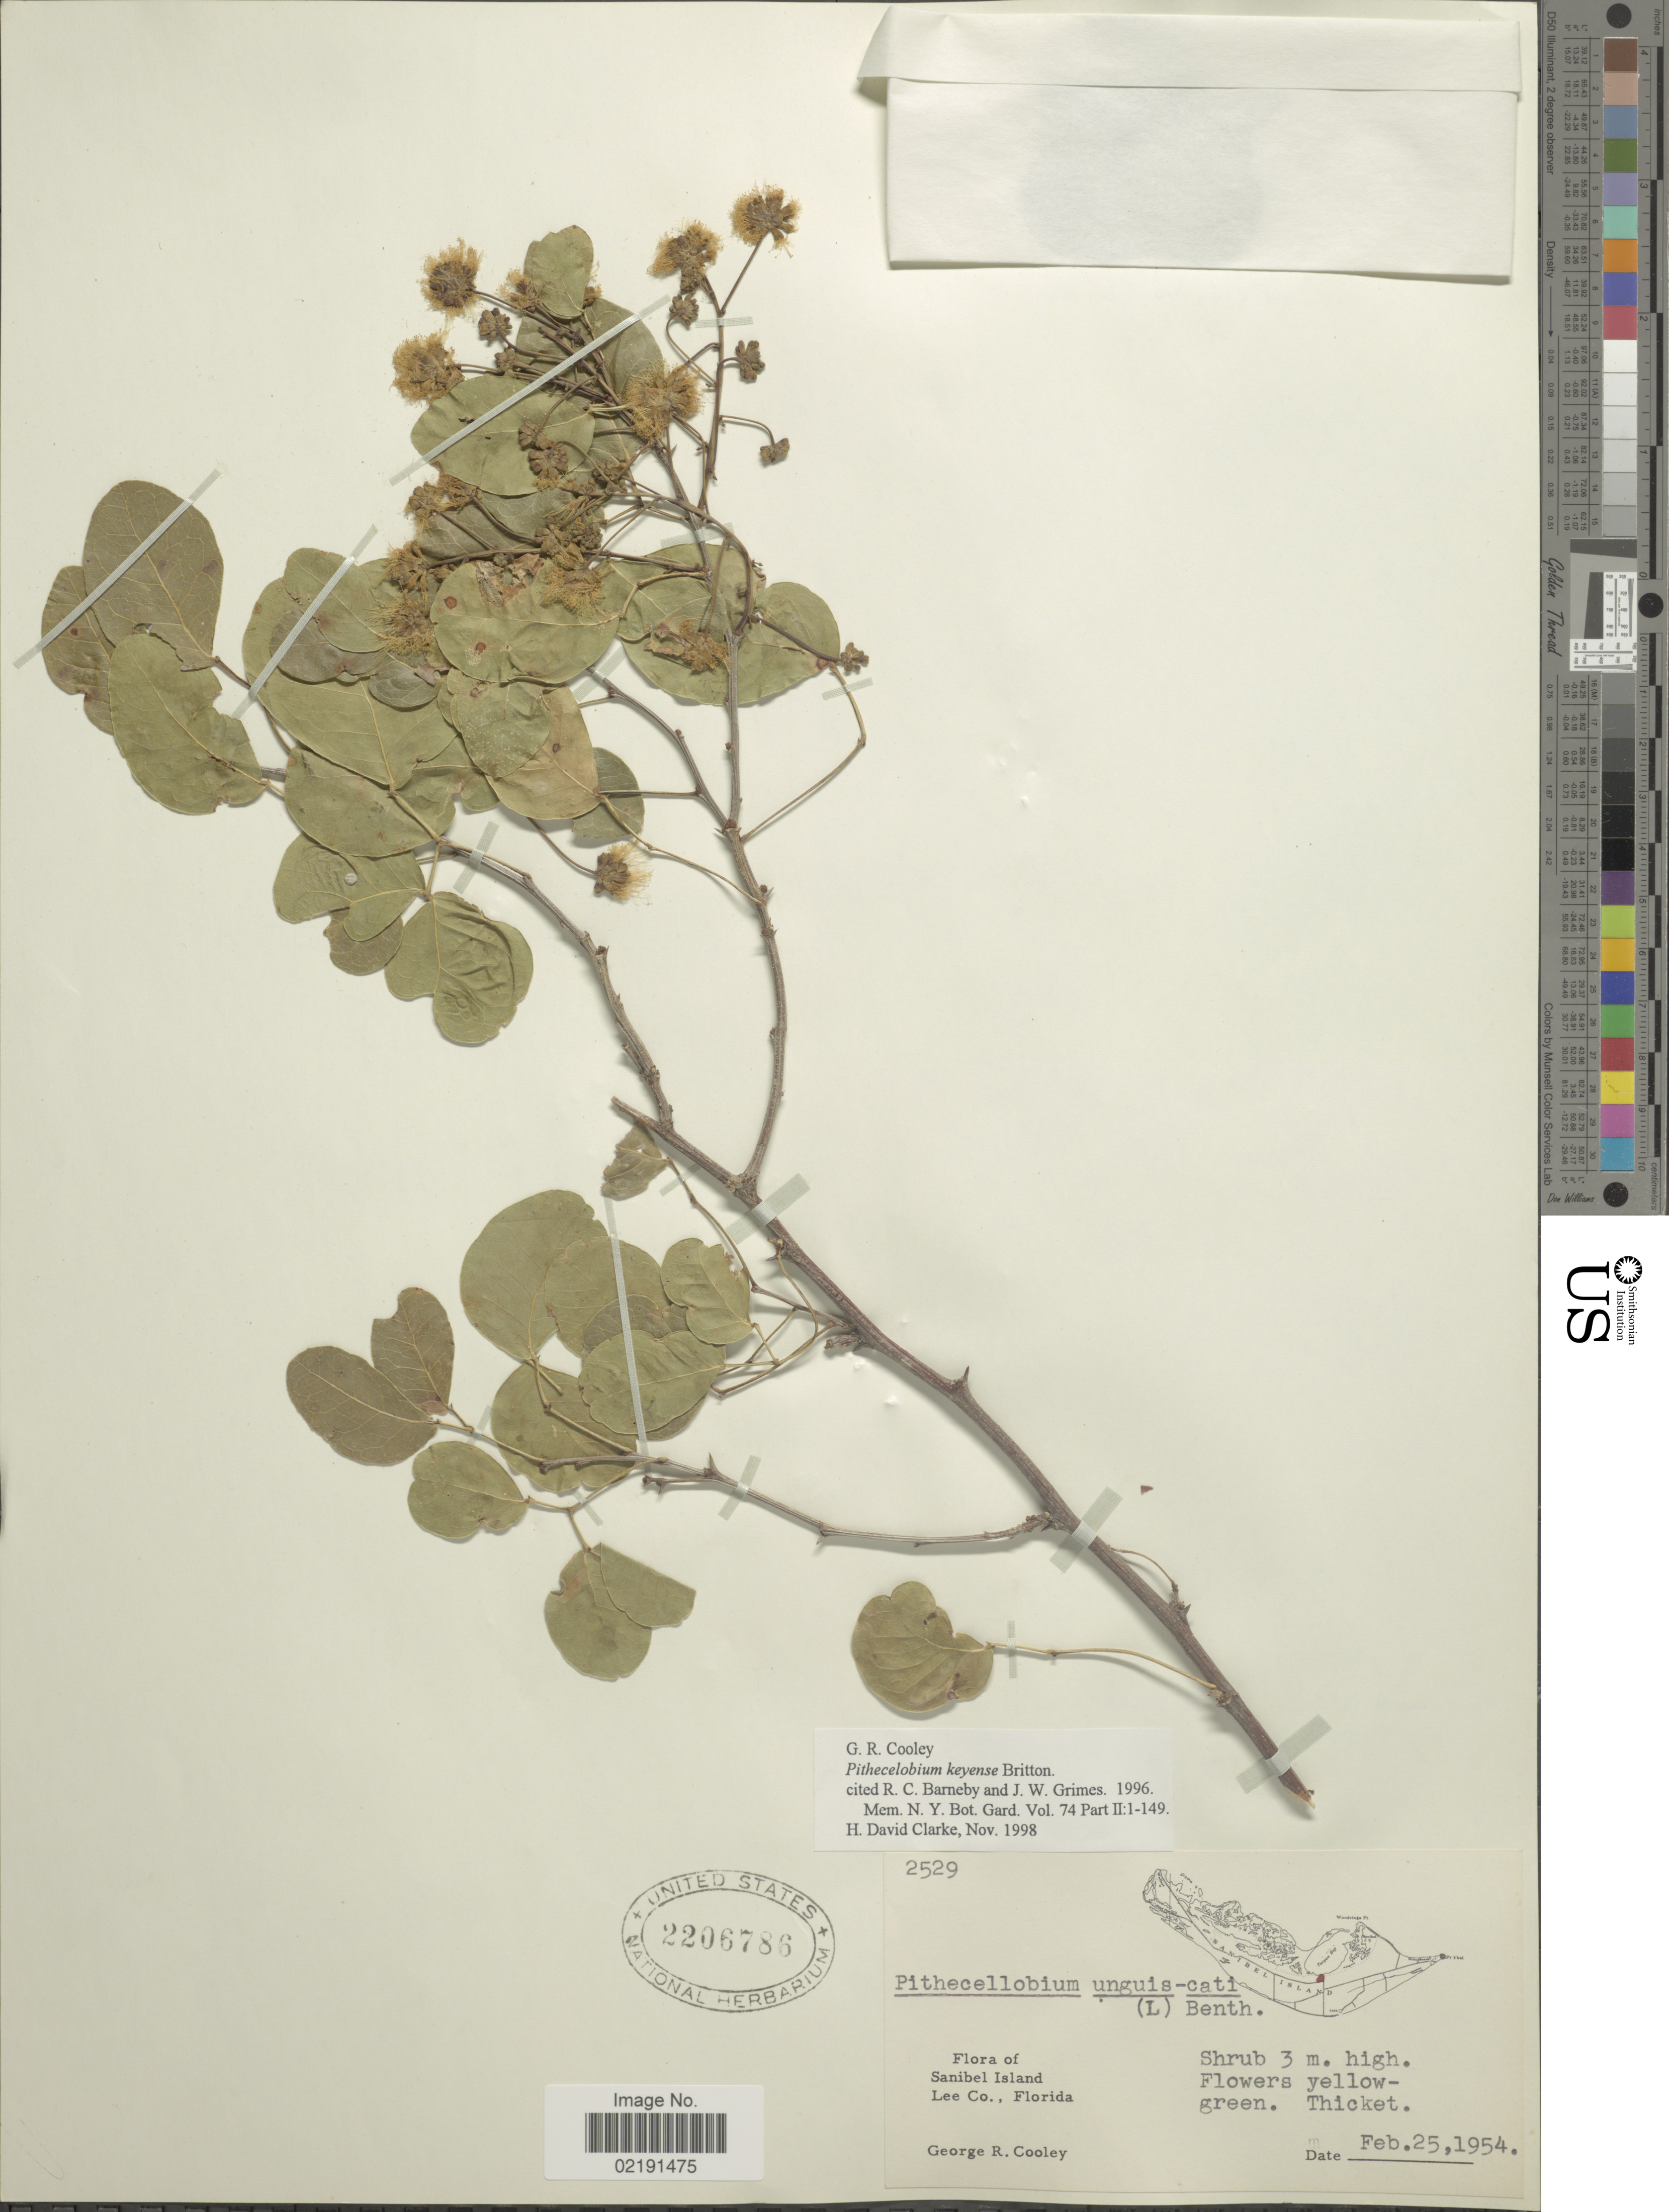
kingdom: Plantae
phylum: Tracheophyta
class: Magnoliopsida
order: Fabales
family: Fabaceae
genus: Pithecellobium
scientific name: Pithecellobium unguis-cati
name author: (L.) Benth.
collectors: G. R. Cooley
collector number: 2529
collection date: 1954-02-25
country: United States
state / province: Florida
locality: Sanibel Island. Lee Co., Florida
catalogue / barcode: US 2206786